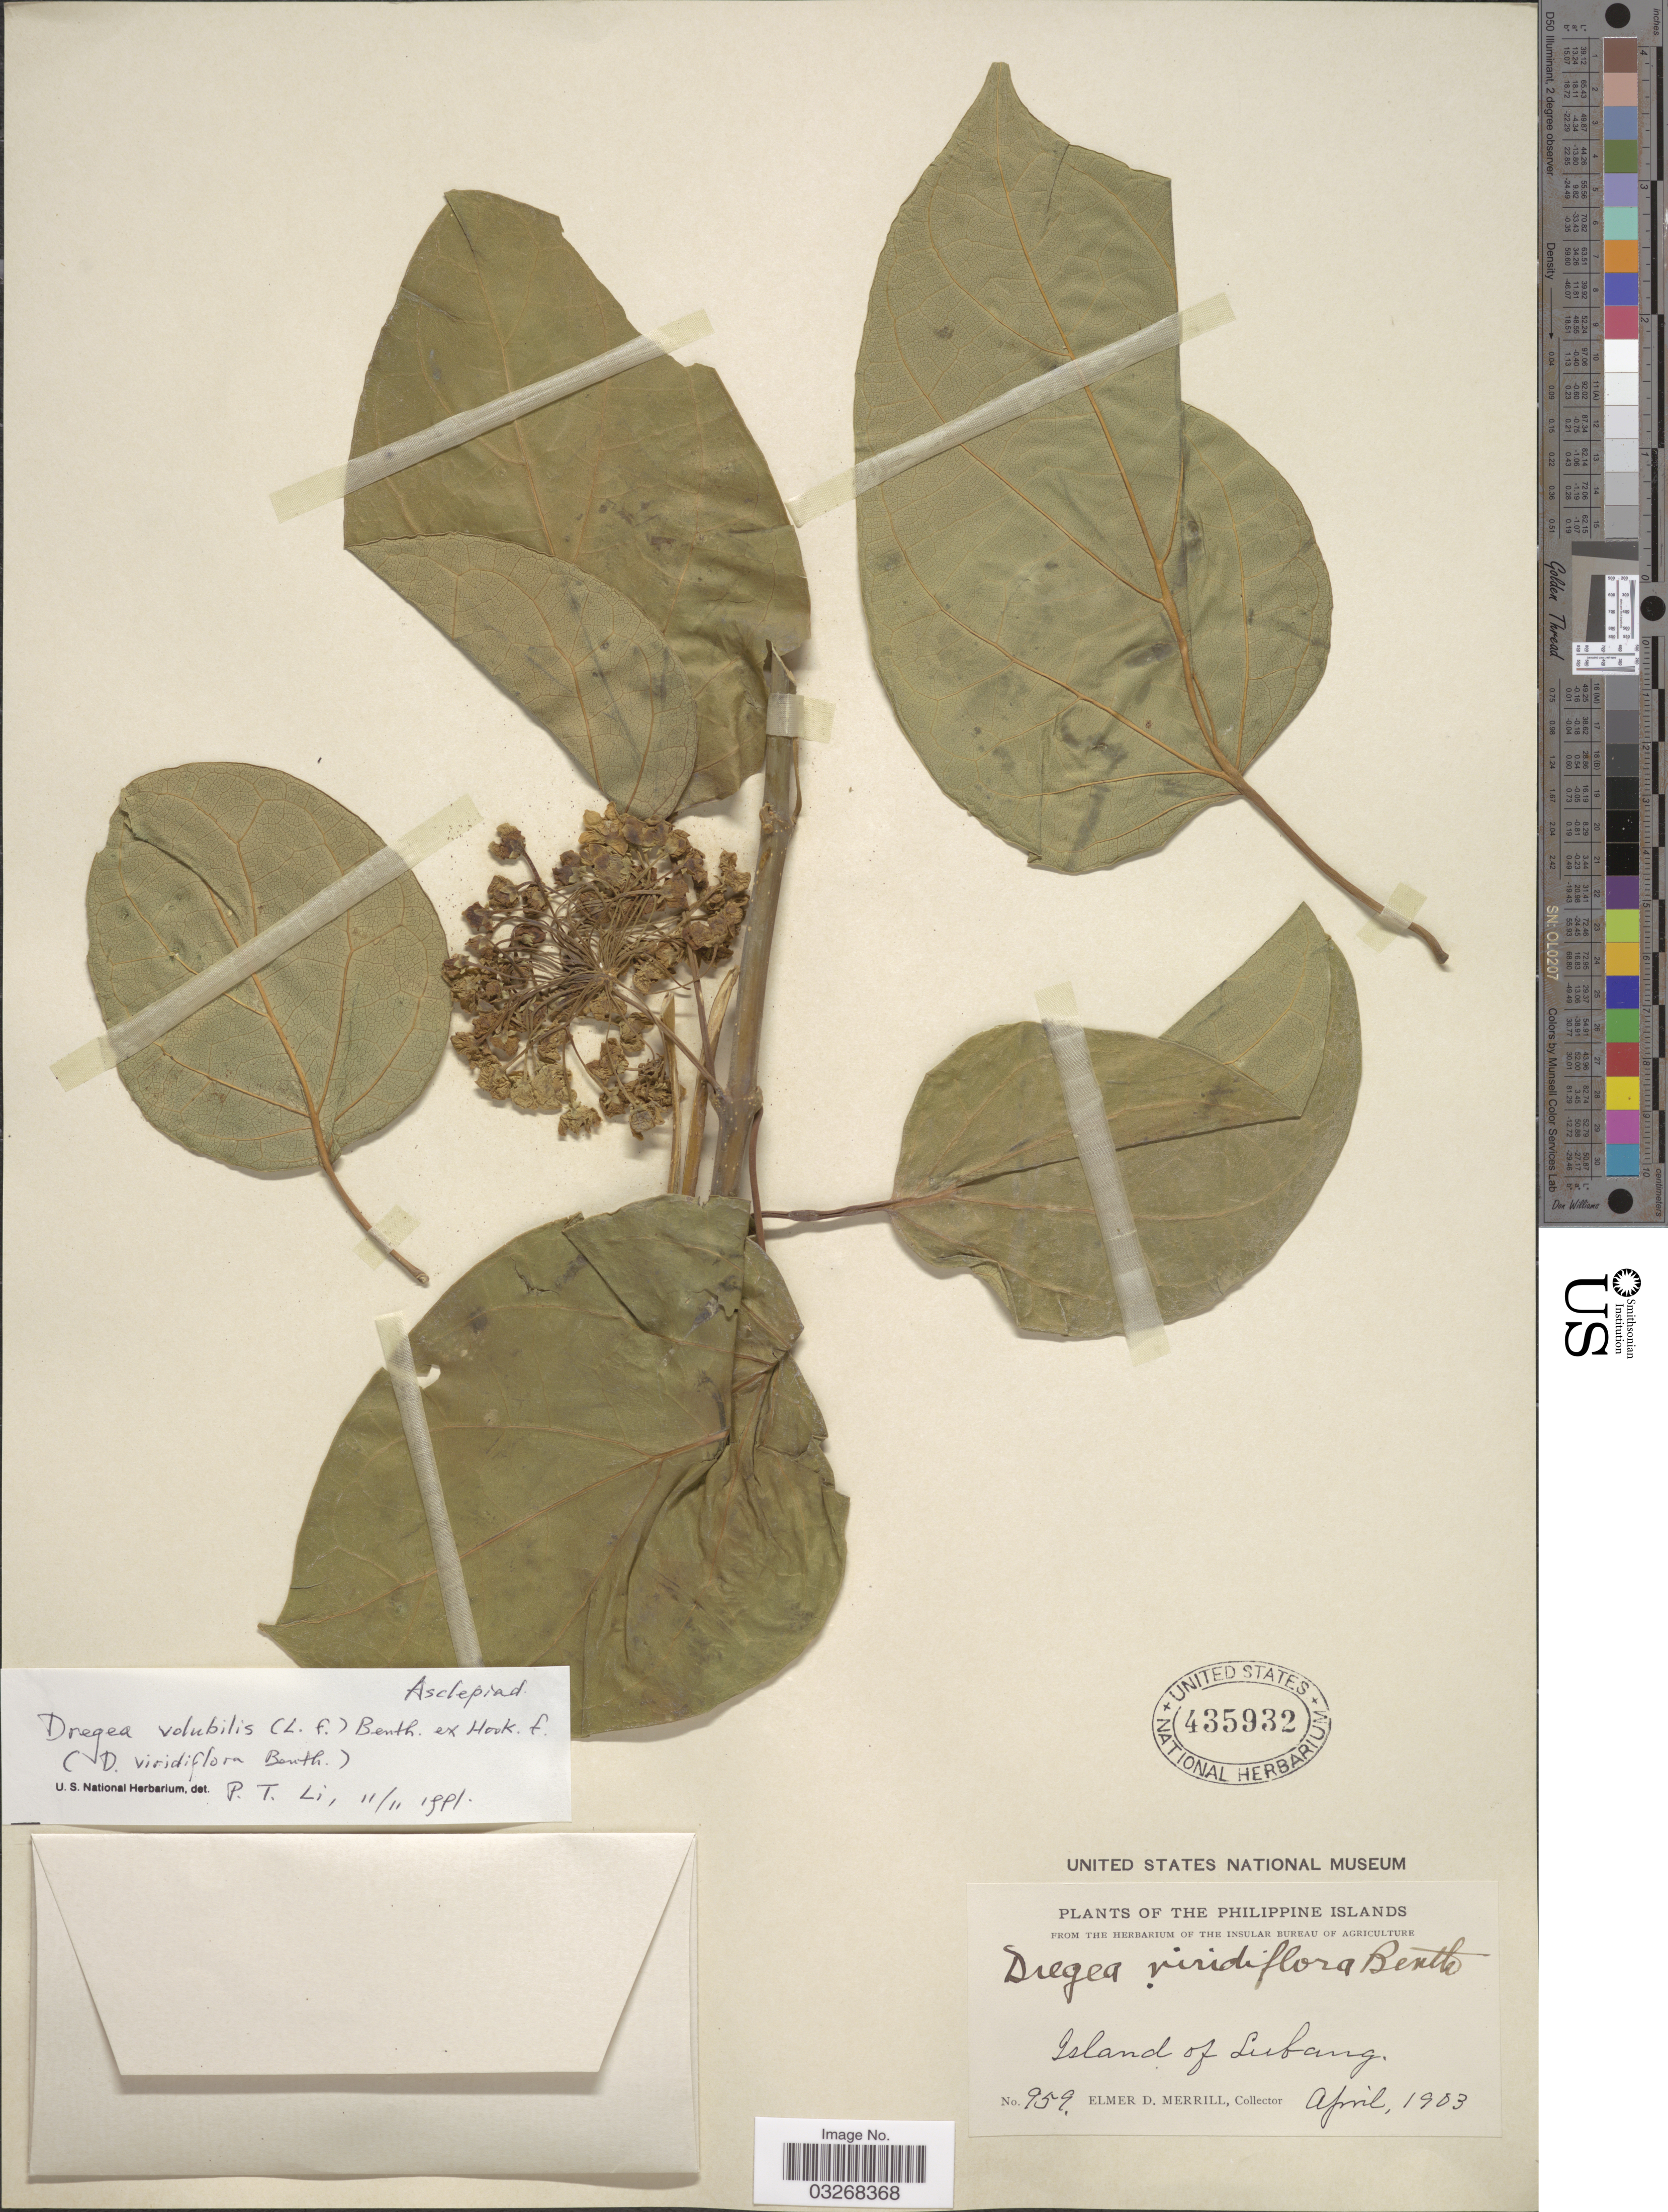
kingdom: Plantae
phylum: Tracheophyta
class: Magnoliopsida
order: Gentianales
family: Apocynaceae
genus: Dregea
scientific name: Dregea volubilis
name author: (L. f.) Benth. ex Hook. f.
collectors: E. D. Merrill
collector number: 959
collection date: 1903-04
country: Philippines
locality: Island of Lubang.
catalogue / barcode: US 435932